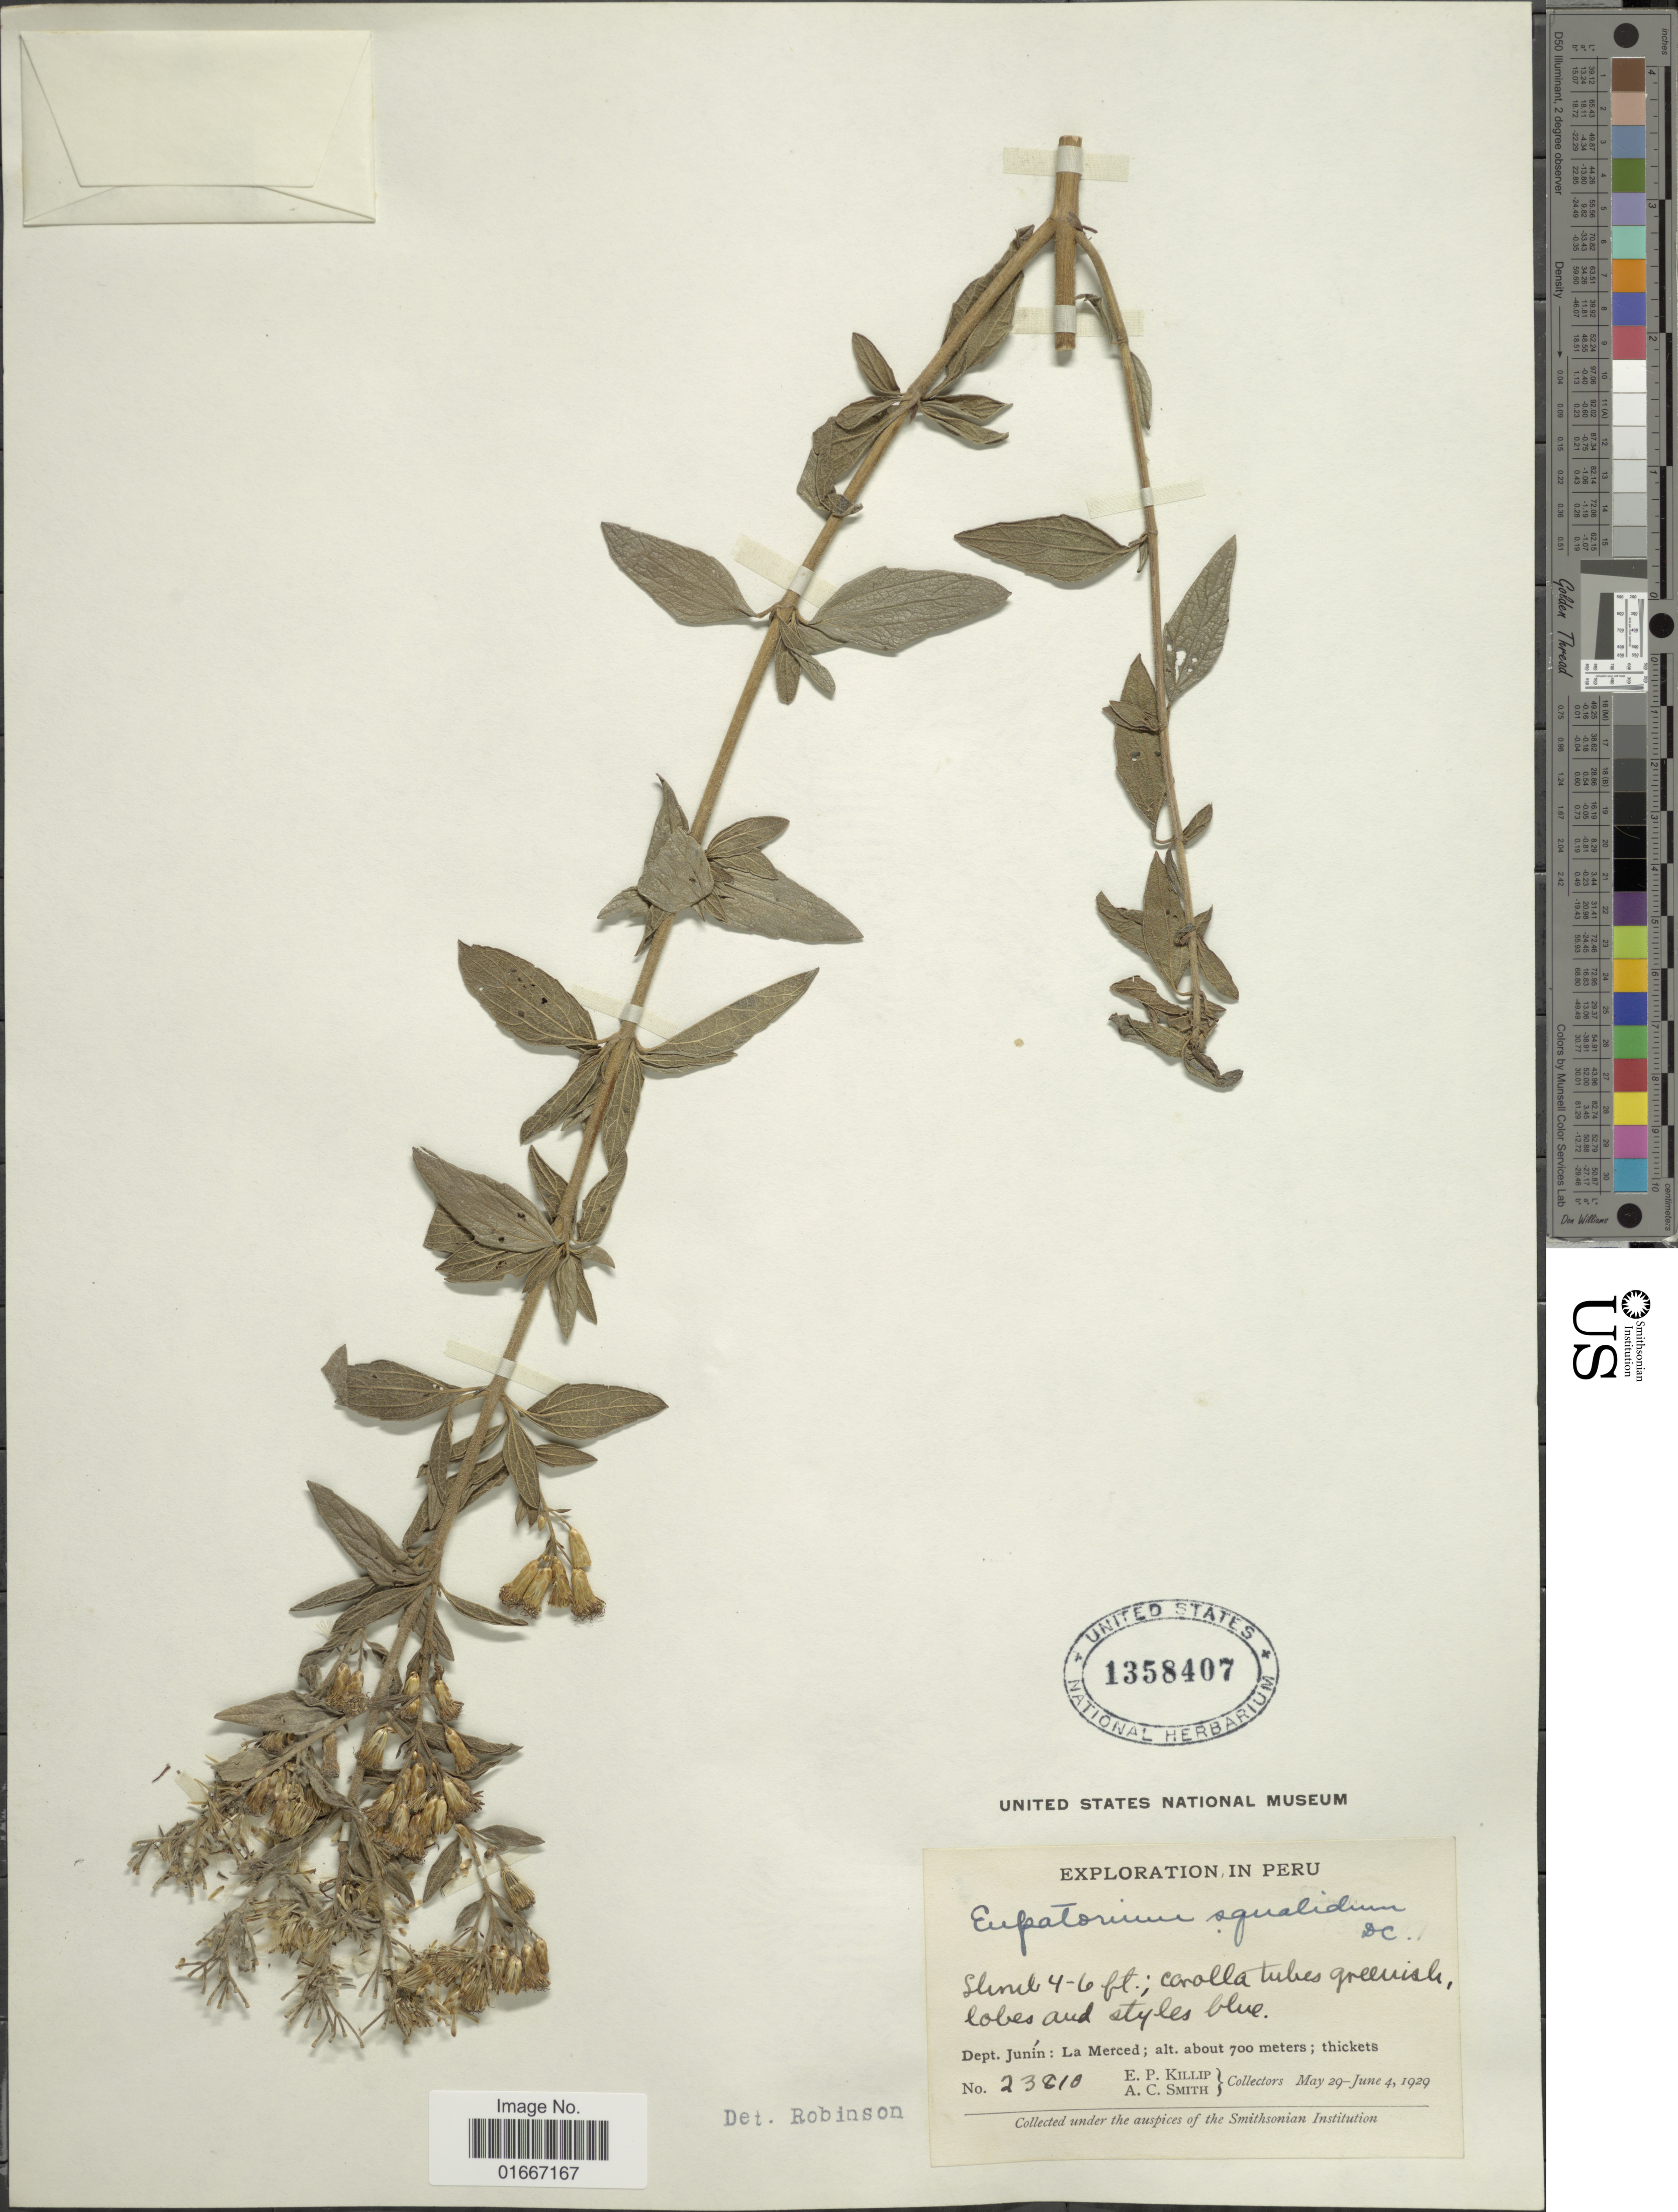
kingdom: Plantae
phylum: Tracheophyta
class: Magnoliopsida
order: Asterales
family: Asteraceae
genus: Chromolaena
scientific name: Chromolaena squalida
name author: (DC.) R.M. King & H. Rob.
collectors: E. P. Killip & A. C. Smith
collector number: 23810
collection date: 1929-05-29/1929-06-04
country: Peru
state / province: Junín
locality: Peru. Dept. Junín: La Merced;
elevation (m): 700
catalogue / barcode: US 1358407